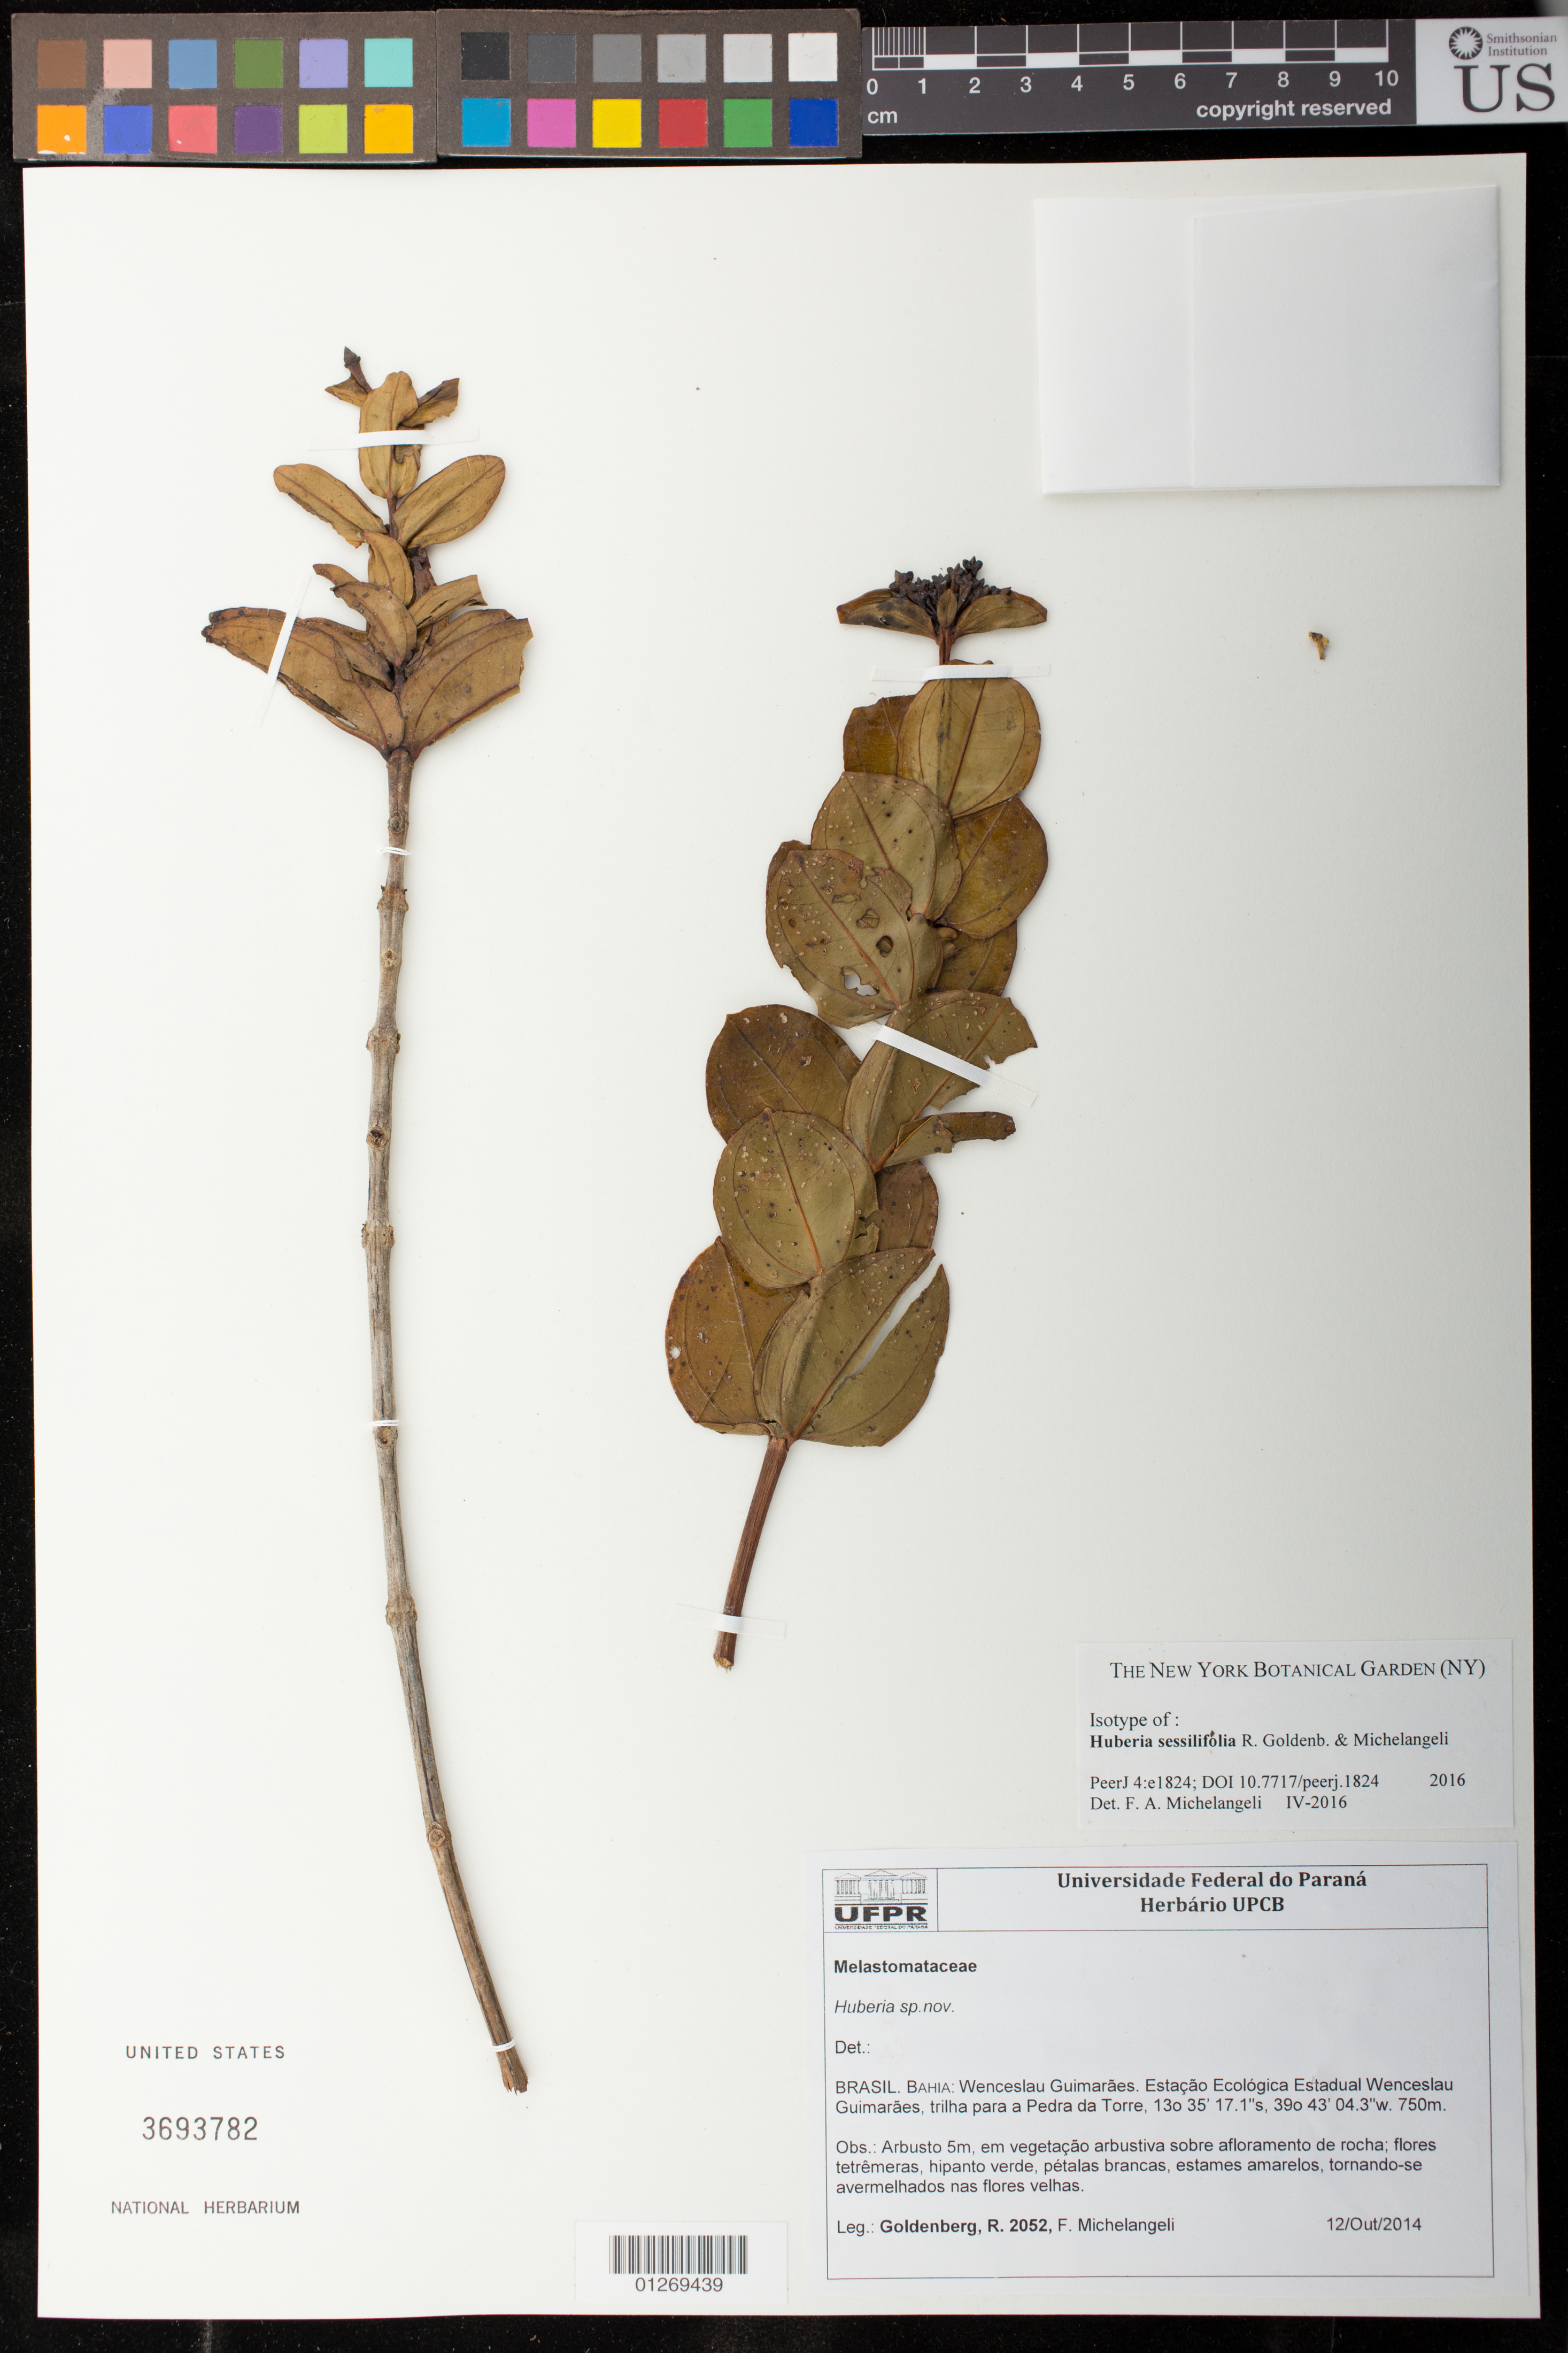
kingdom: Plantae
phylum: Tracheophyta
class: Magnoliopsida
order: Myrtales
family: Melastomataceae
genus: Huberia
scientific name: Huberia sessilifolia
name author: R. Goldenb. & Michelang.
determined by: Michelangeli, F. A.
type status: Isotype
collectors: R. Goldenberg & F. A. Michelangeli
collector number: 2052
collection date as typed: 12/Out/2014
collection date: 2014-08-12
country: Brazil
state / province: Bahia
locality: Bahia: Wenceslau Guimarães. Estação Ecológica Estadual Wenceslau Guimarães, trilha para a Pedra da Torre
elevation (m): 750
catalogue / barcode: US 3693782